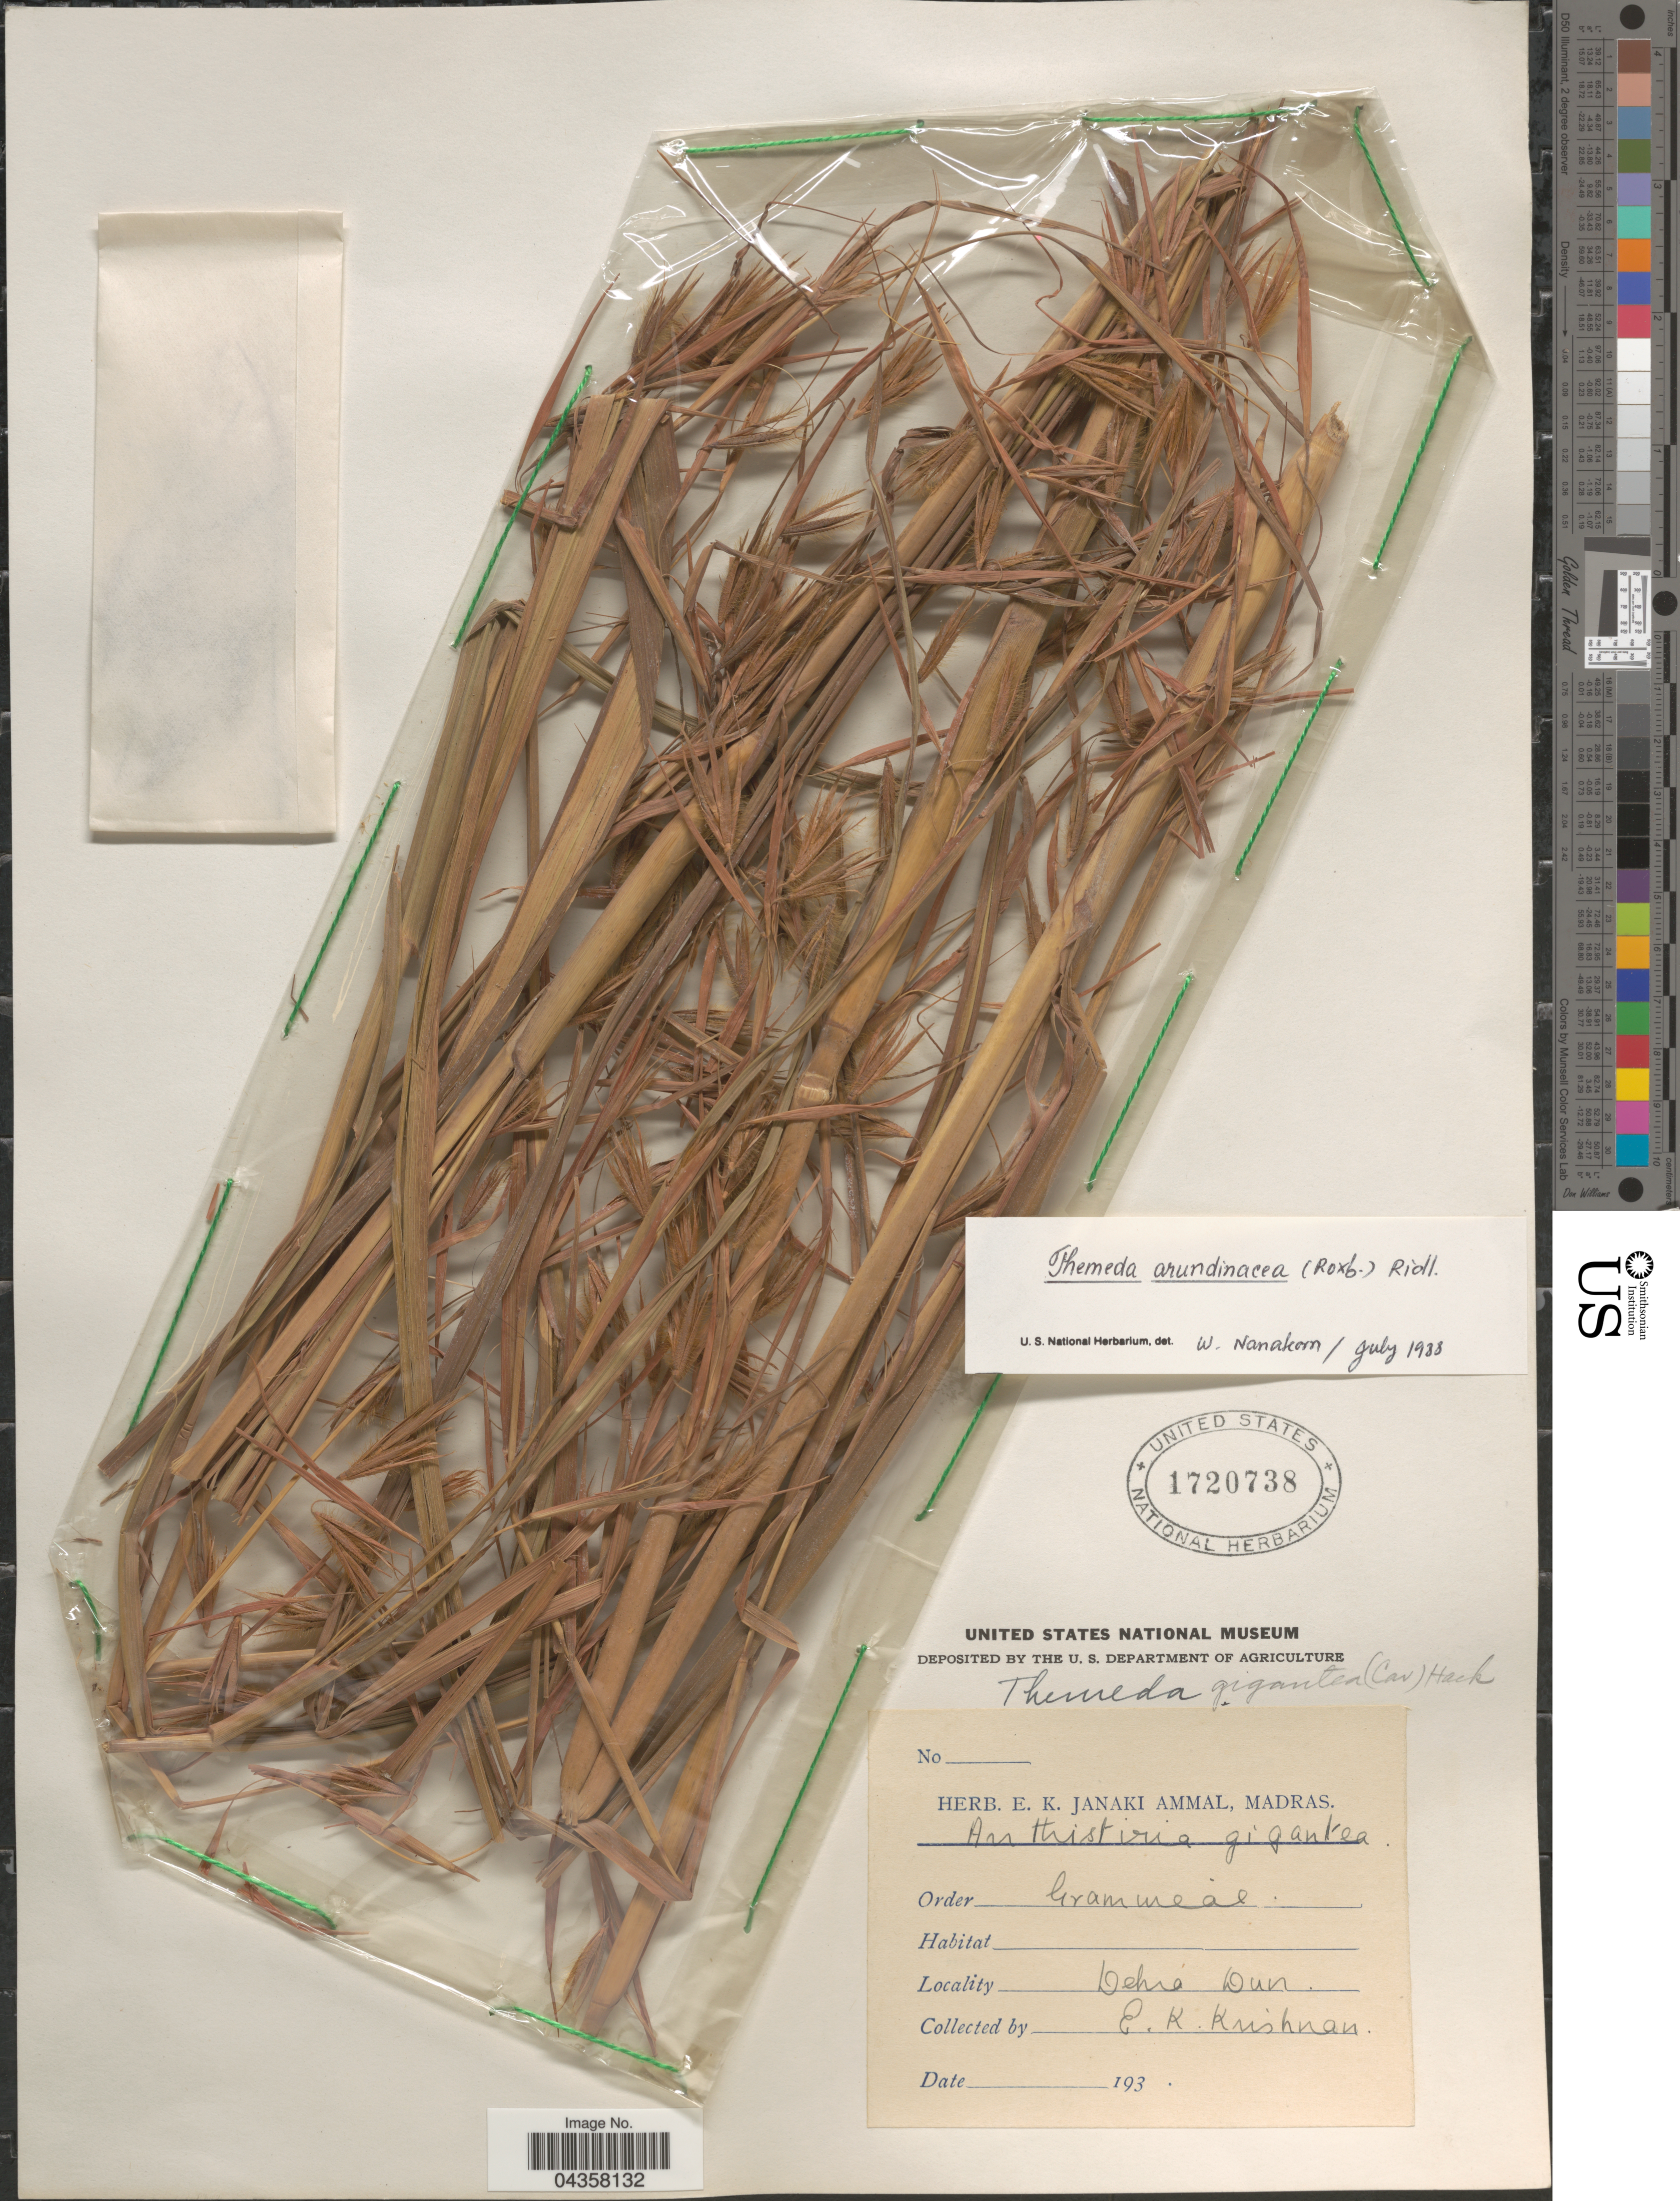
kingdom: Plantae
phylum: Tracheophyta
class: Liliopsida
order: Poales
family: Poaceae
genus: Themeda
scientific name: Themeda arundinacea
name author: (Roxb.) Ridl.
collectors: E. Krishnan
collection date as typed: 193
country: India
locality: Dehra Dun.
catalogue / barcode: US 1720738